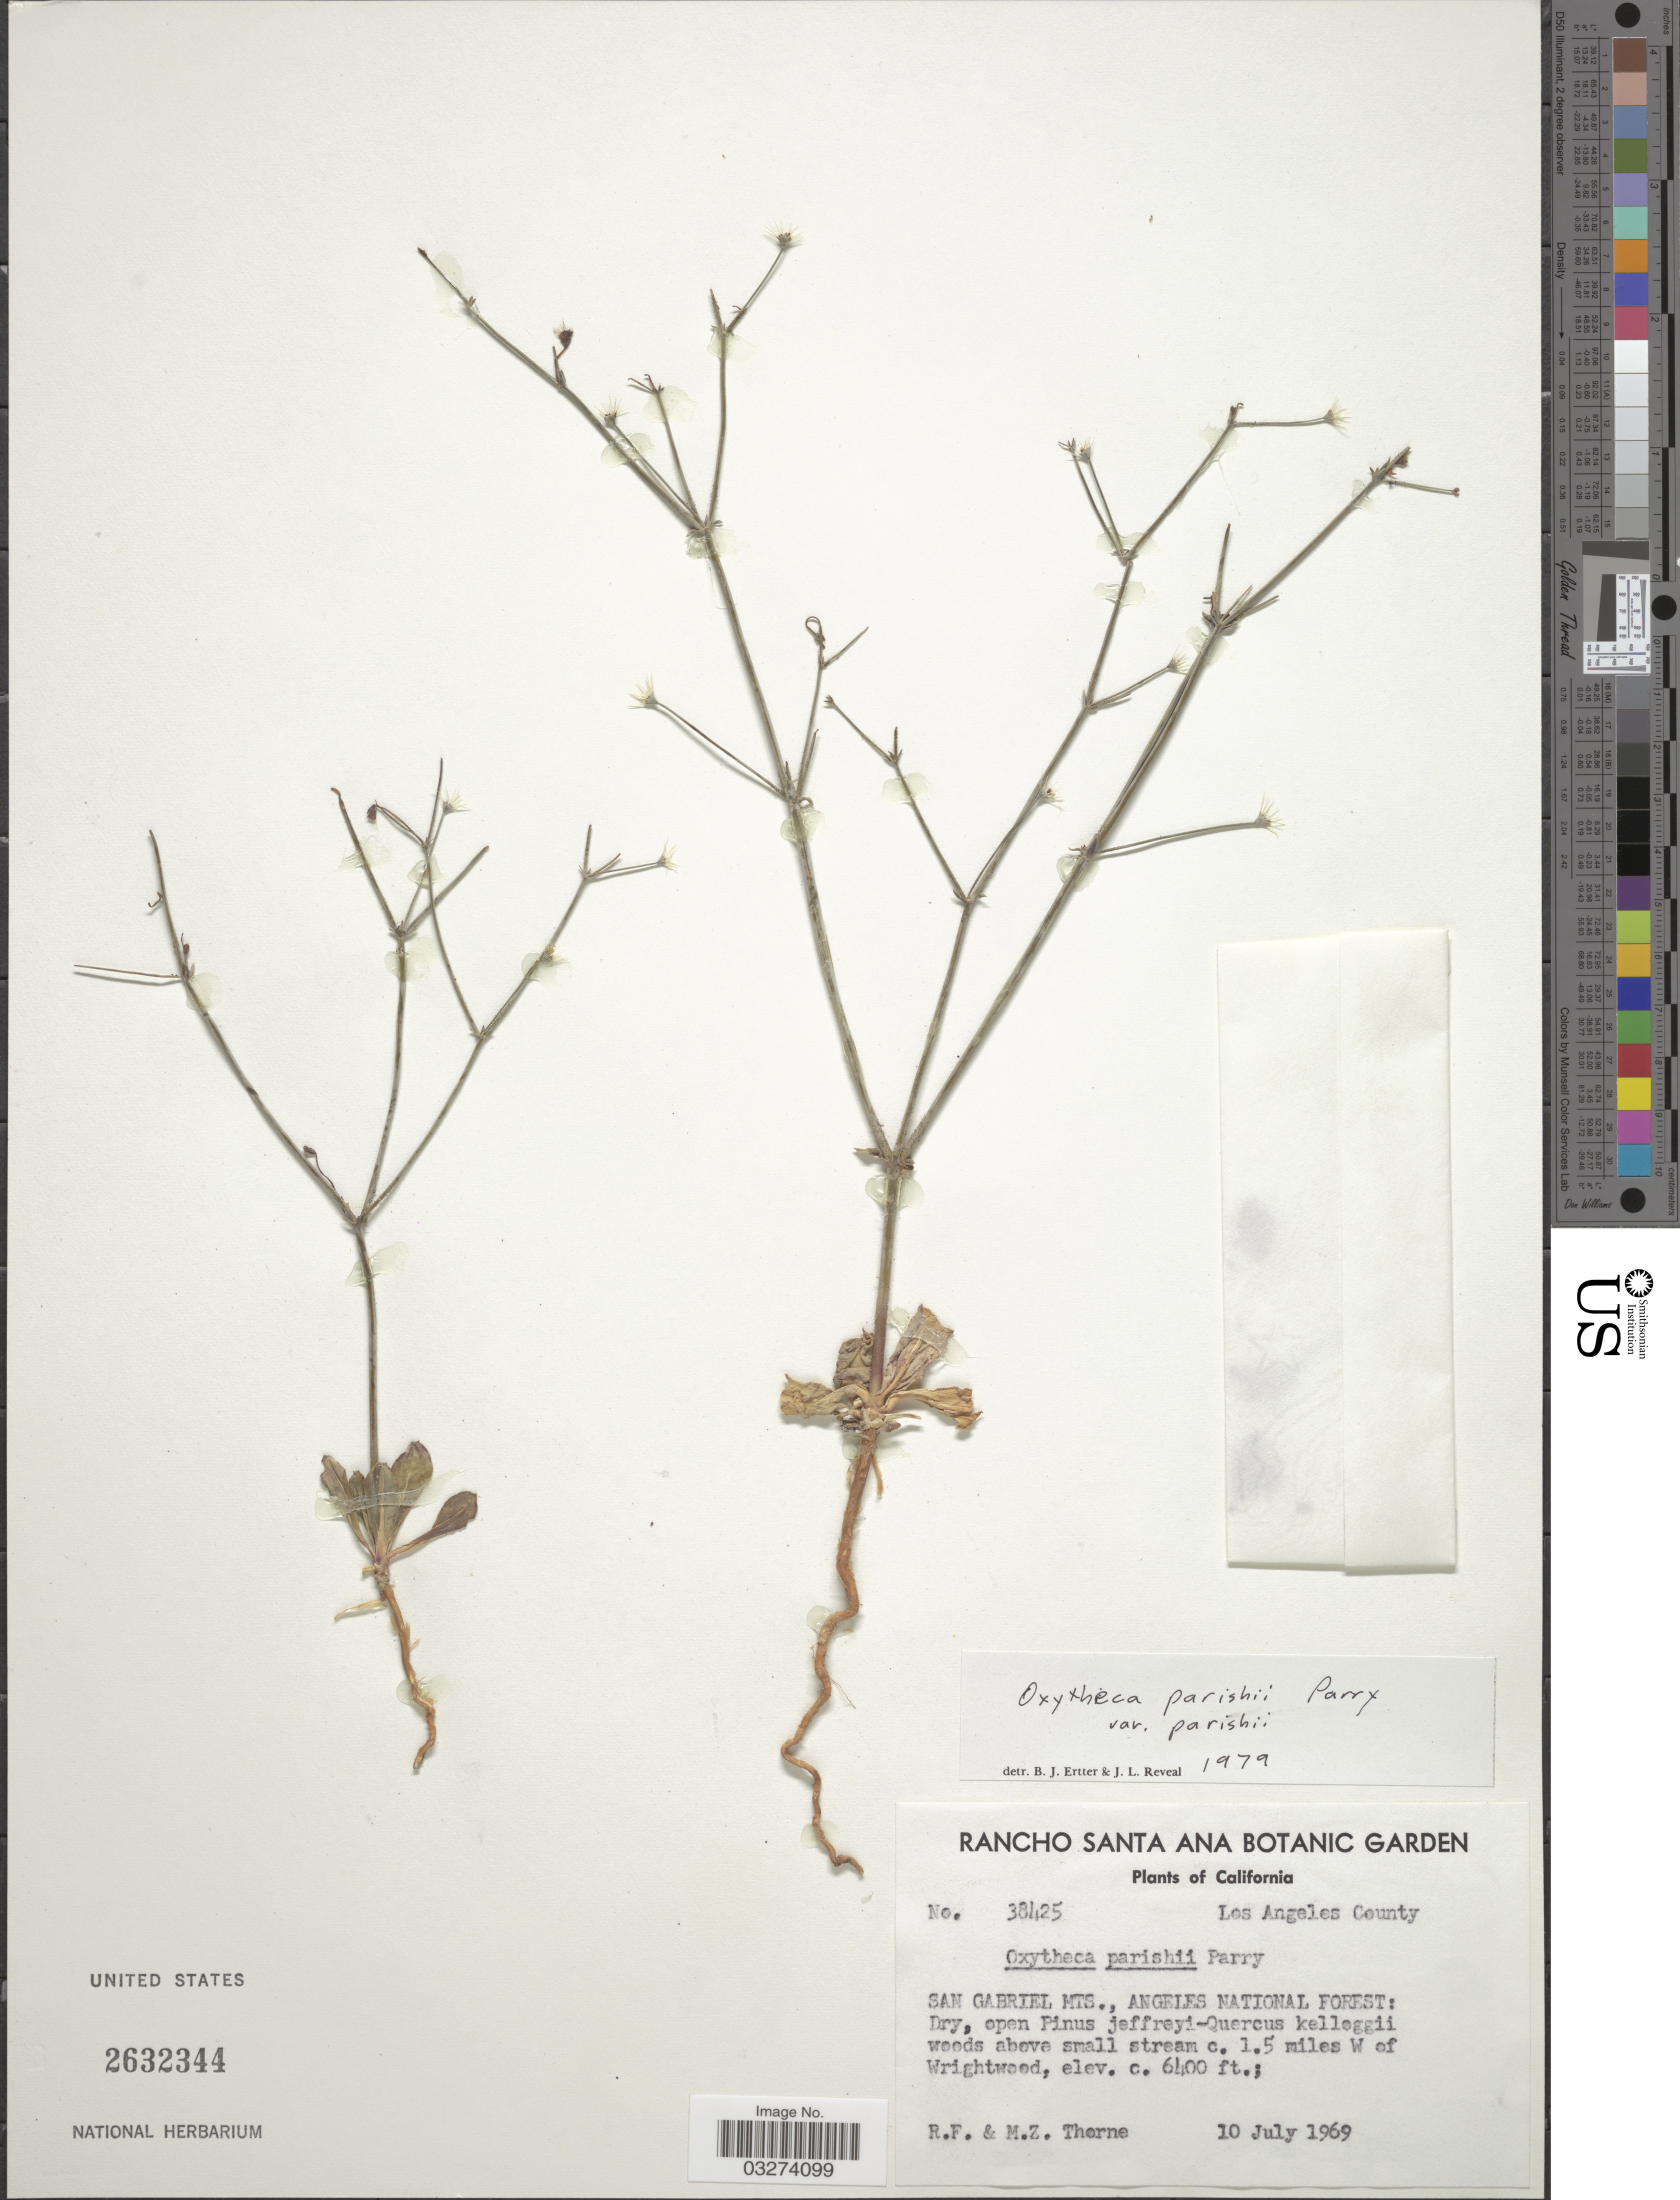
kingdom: Plantae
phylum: Tracheophyta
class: Magnoliopsida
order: Caryophyllales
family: Polygonaceae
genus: Acanthoscyphus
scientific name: Acanthoscyphus parishii var. parishii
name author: (Parry) Small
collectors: R. Thorne & M. Thorne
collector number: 38425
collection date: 1969-07-10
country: United States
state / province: California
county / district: Los Angeles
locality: Los Angeles County. San Gabriel Mts., Angeles National Forest: weeds above small stream c. 1.5 miles W of Wrightwood.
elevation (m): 1951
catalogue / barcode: US 2632344